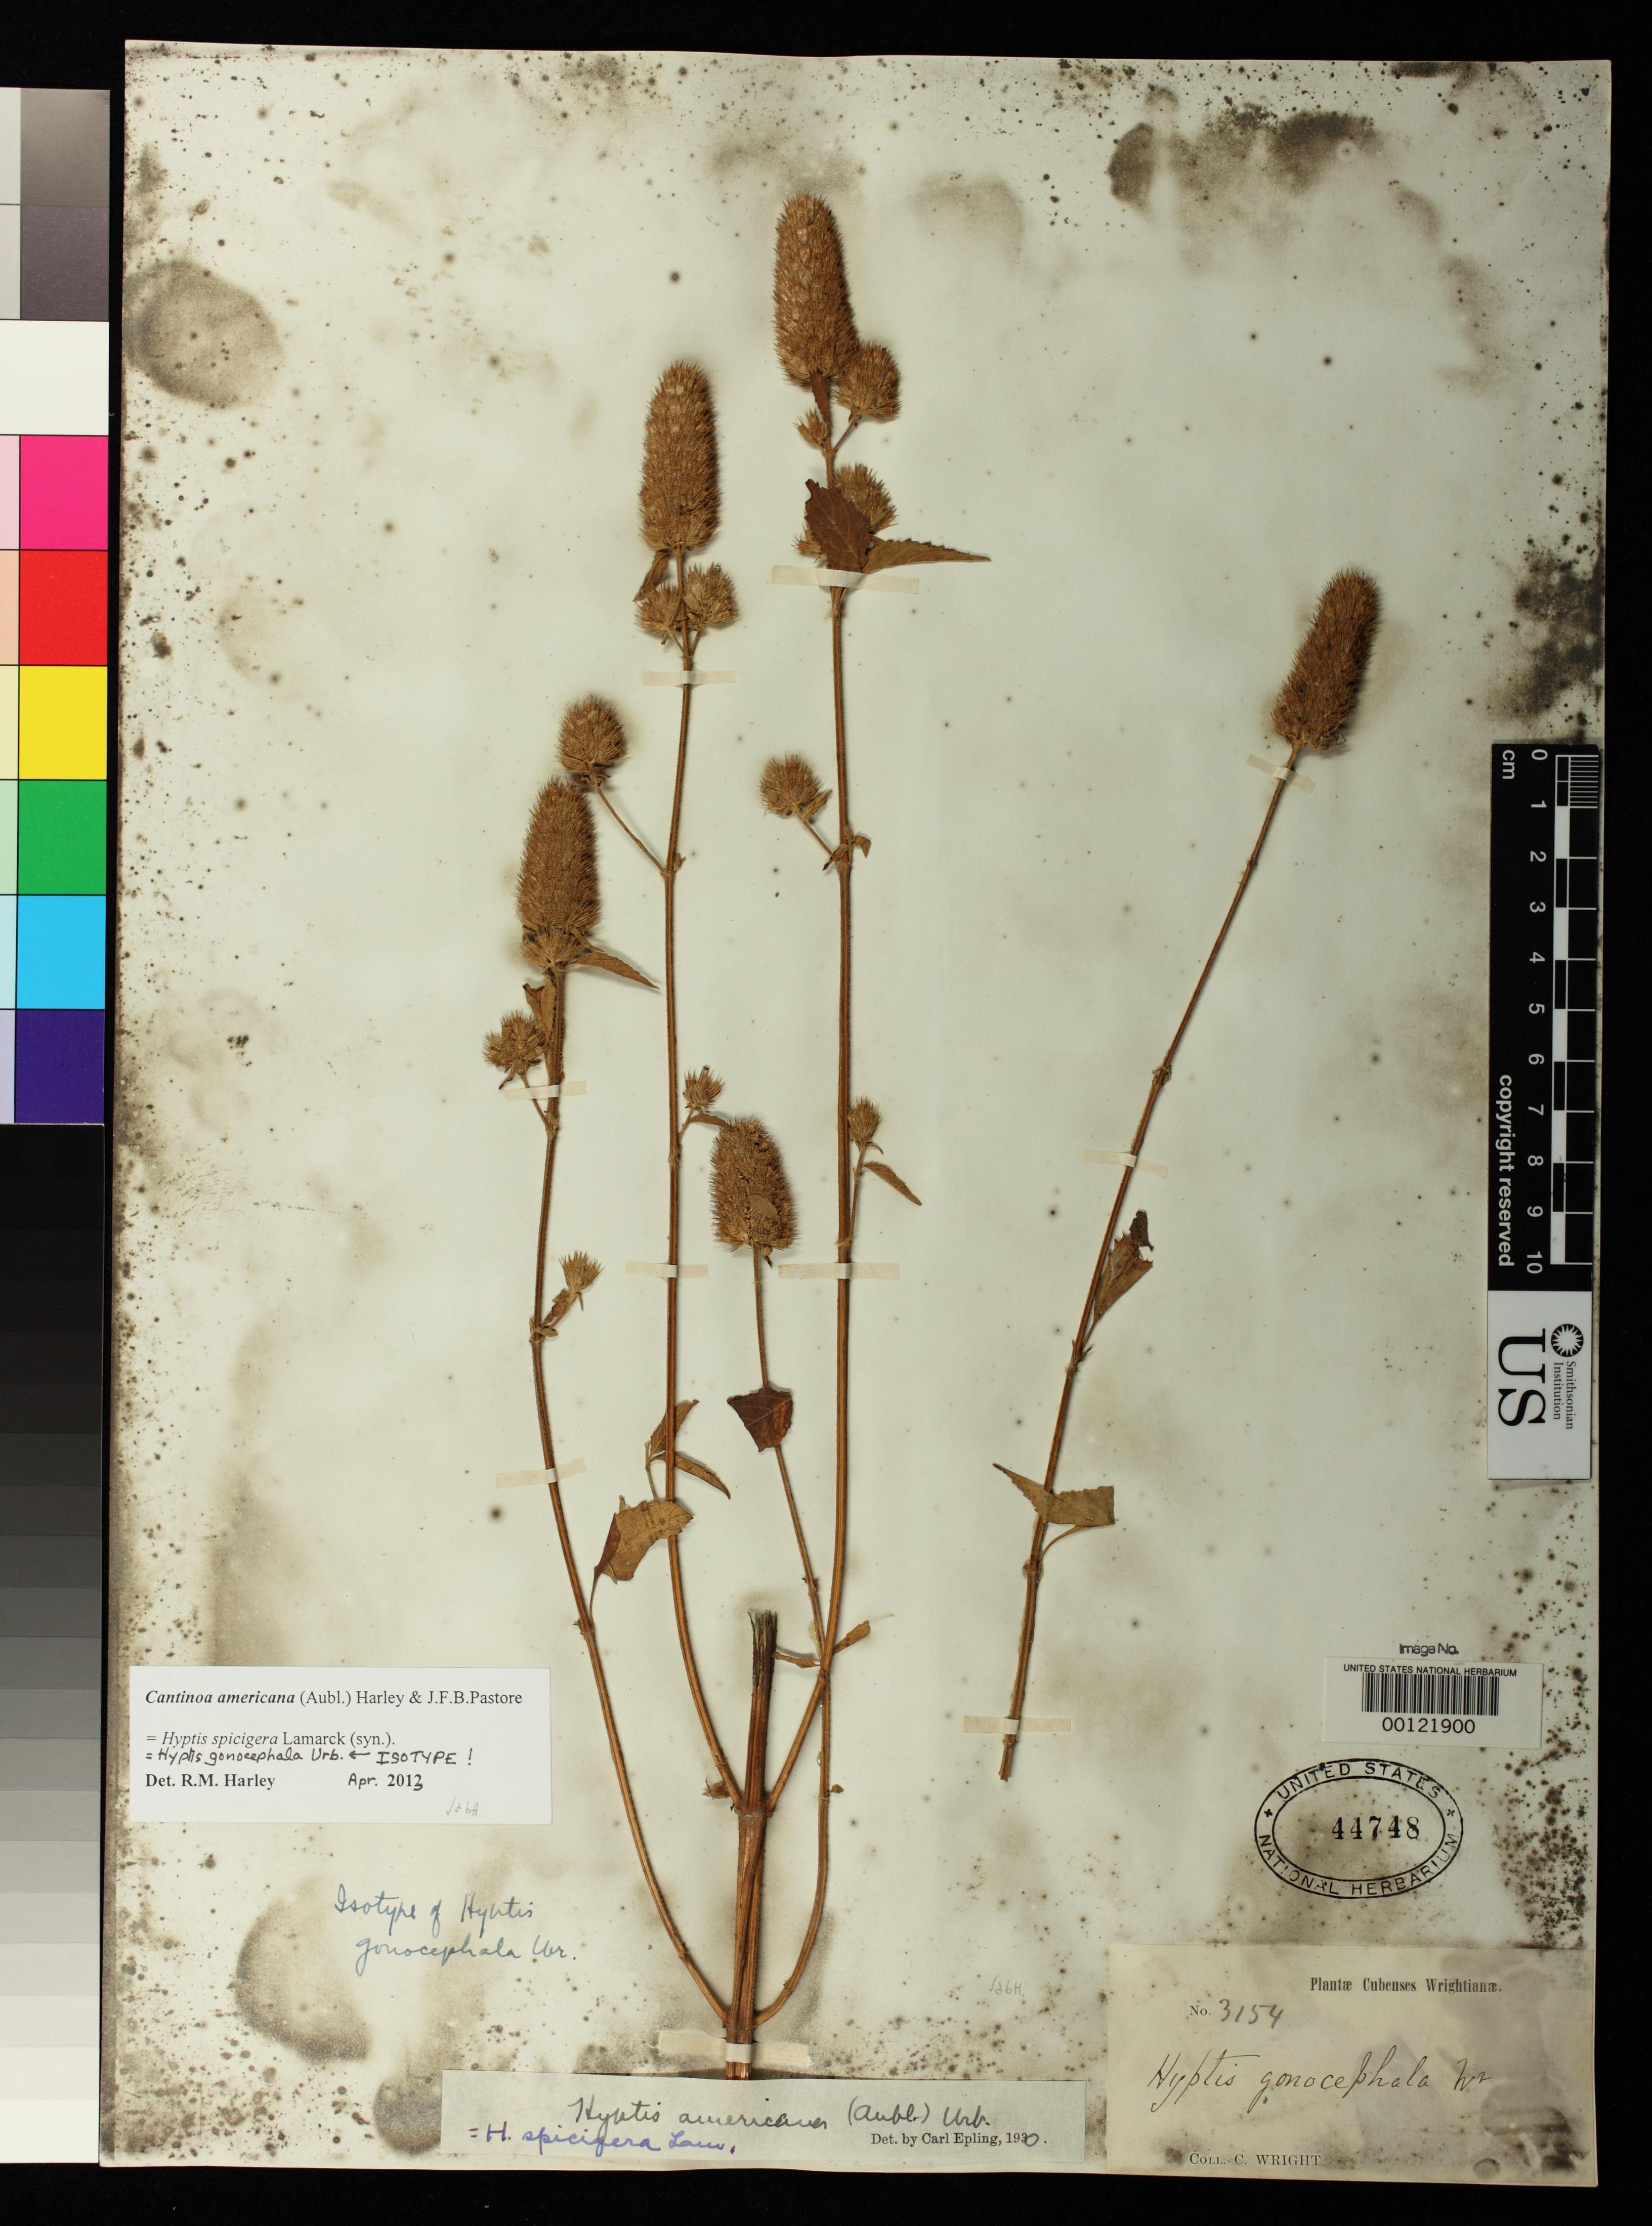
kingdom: Plantae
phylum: Tracheophyta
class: Magnoliopsida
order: Lamiales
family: Lamiaceae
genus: Hyptis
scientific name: Hyptis gonocephala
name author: C. Wright ex Griseb.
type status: Isotype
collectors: C. Wright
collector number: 3154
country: Cuba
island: Greater Antilles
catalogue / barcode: US 44748